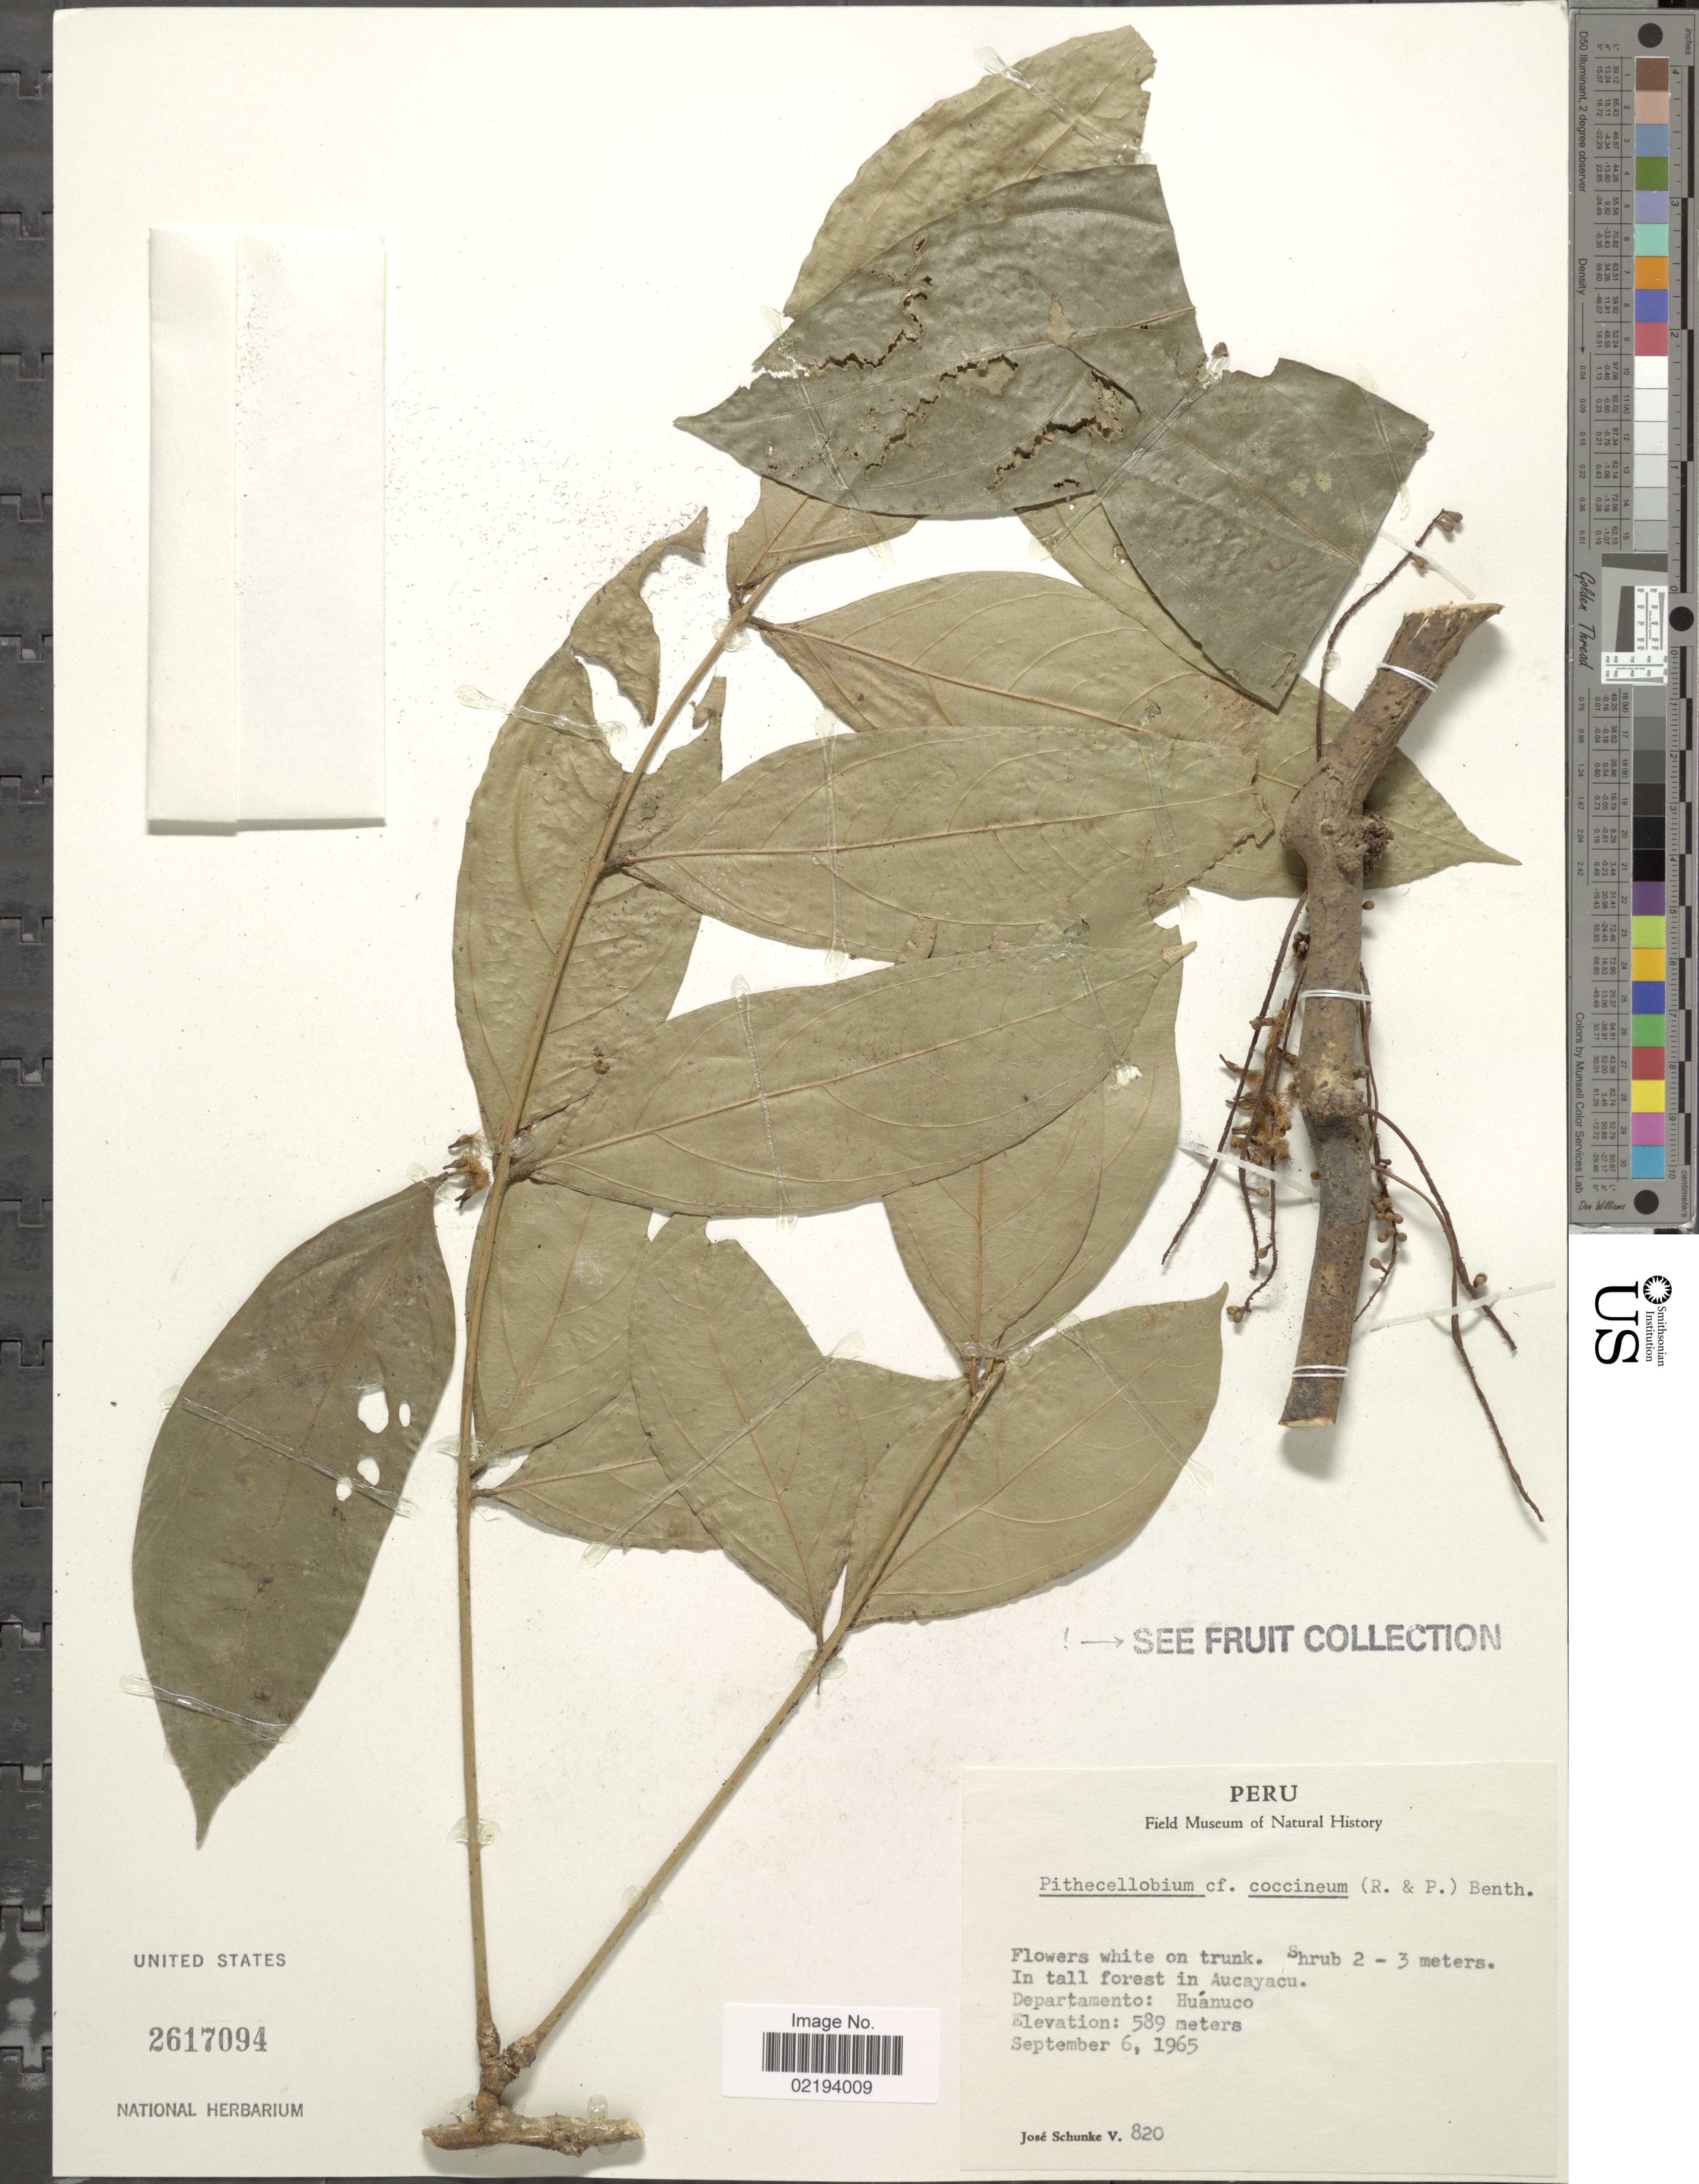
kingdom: Plantae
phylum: Tracheophyta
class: Magnoliopsida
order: Fabales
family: Fabaceae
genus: Zygia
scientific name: Zygia coccinea var. coccinea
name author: (G. Don) L. Rico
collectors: J. Schunke Vigo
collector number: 820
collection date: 1965-09-06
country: Peru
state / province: Huánuco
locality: In tall forest in Aucatacu. Departamento: Huánuco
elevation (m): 589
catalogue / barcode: US 2617094